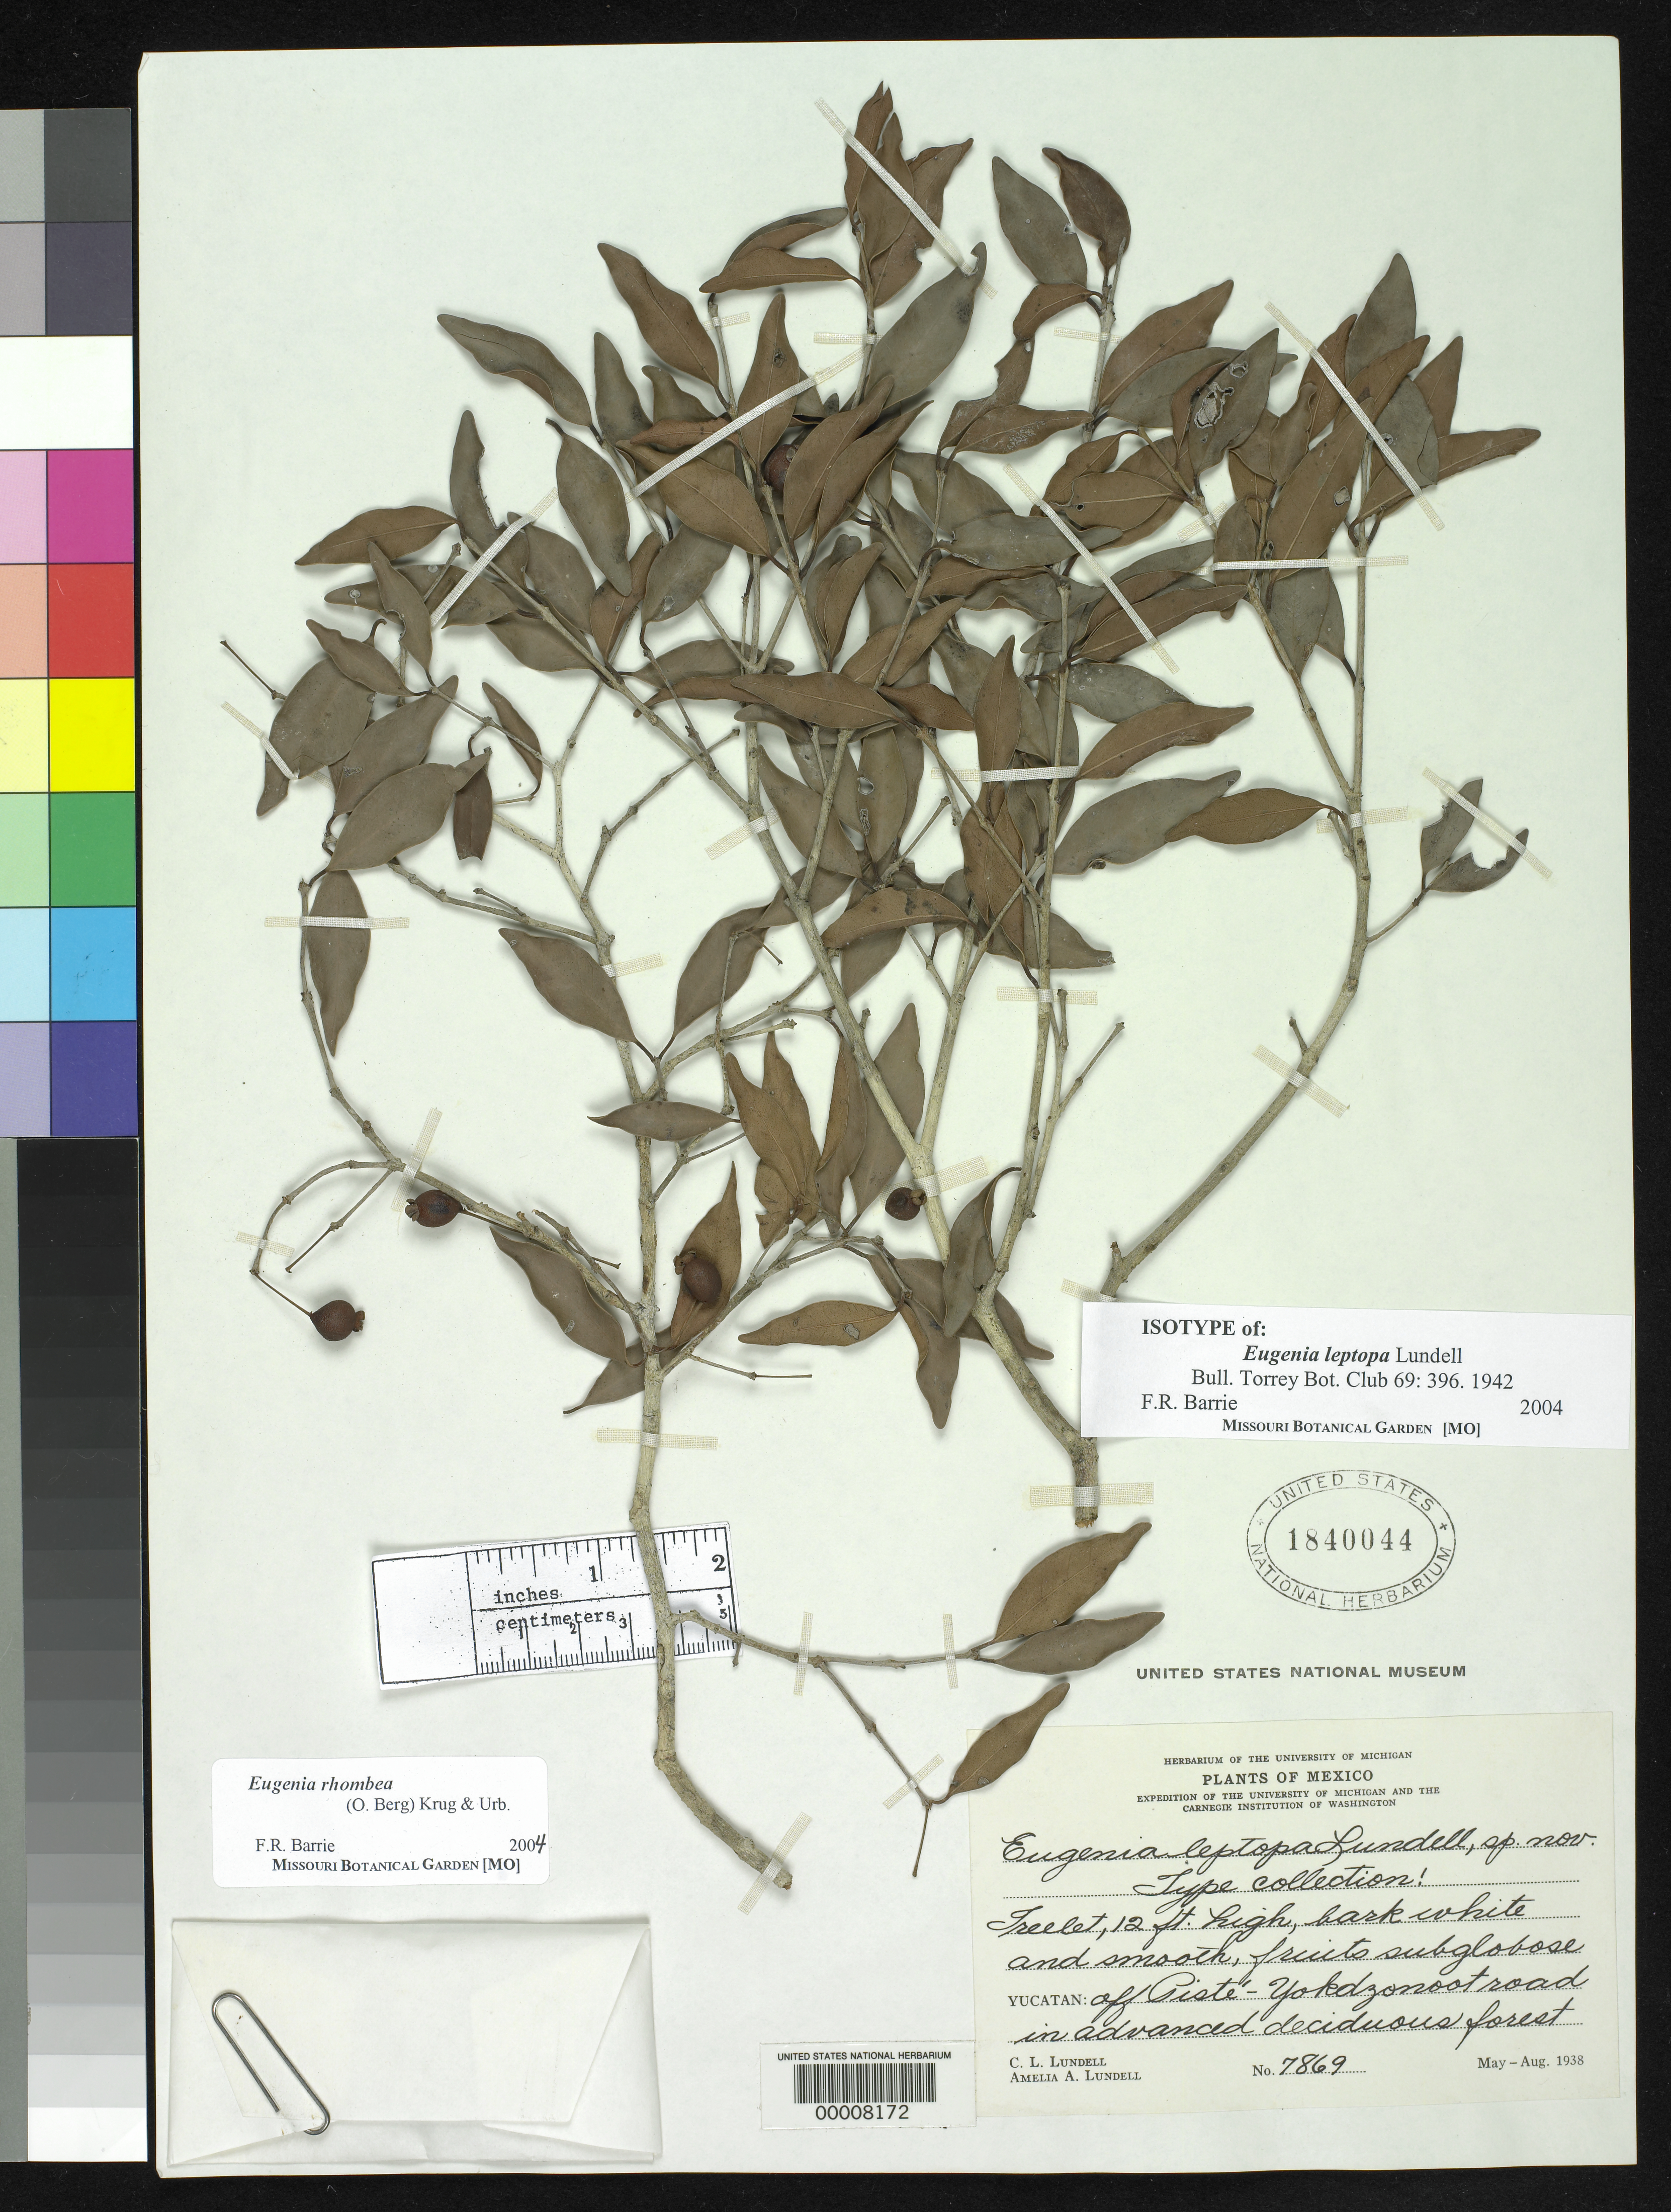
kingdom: Plantae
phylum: Tracheophyta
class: Magnoliopsida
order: Myrtales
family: Myrtaceae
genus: Eugenia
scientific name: Eugenia leptopa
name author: Lundell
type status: Isotype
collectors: C. L. Lundell & A. A. Lundell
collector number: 7869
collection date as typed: May 1938 to -- Aug 1938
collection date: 1938-05/1938-08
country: Mexico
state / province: Yucatán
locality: Off Piste, Yokdzonoot road.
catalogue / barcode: US 1840044